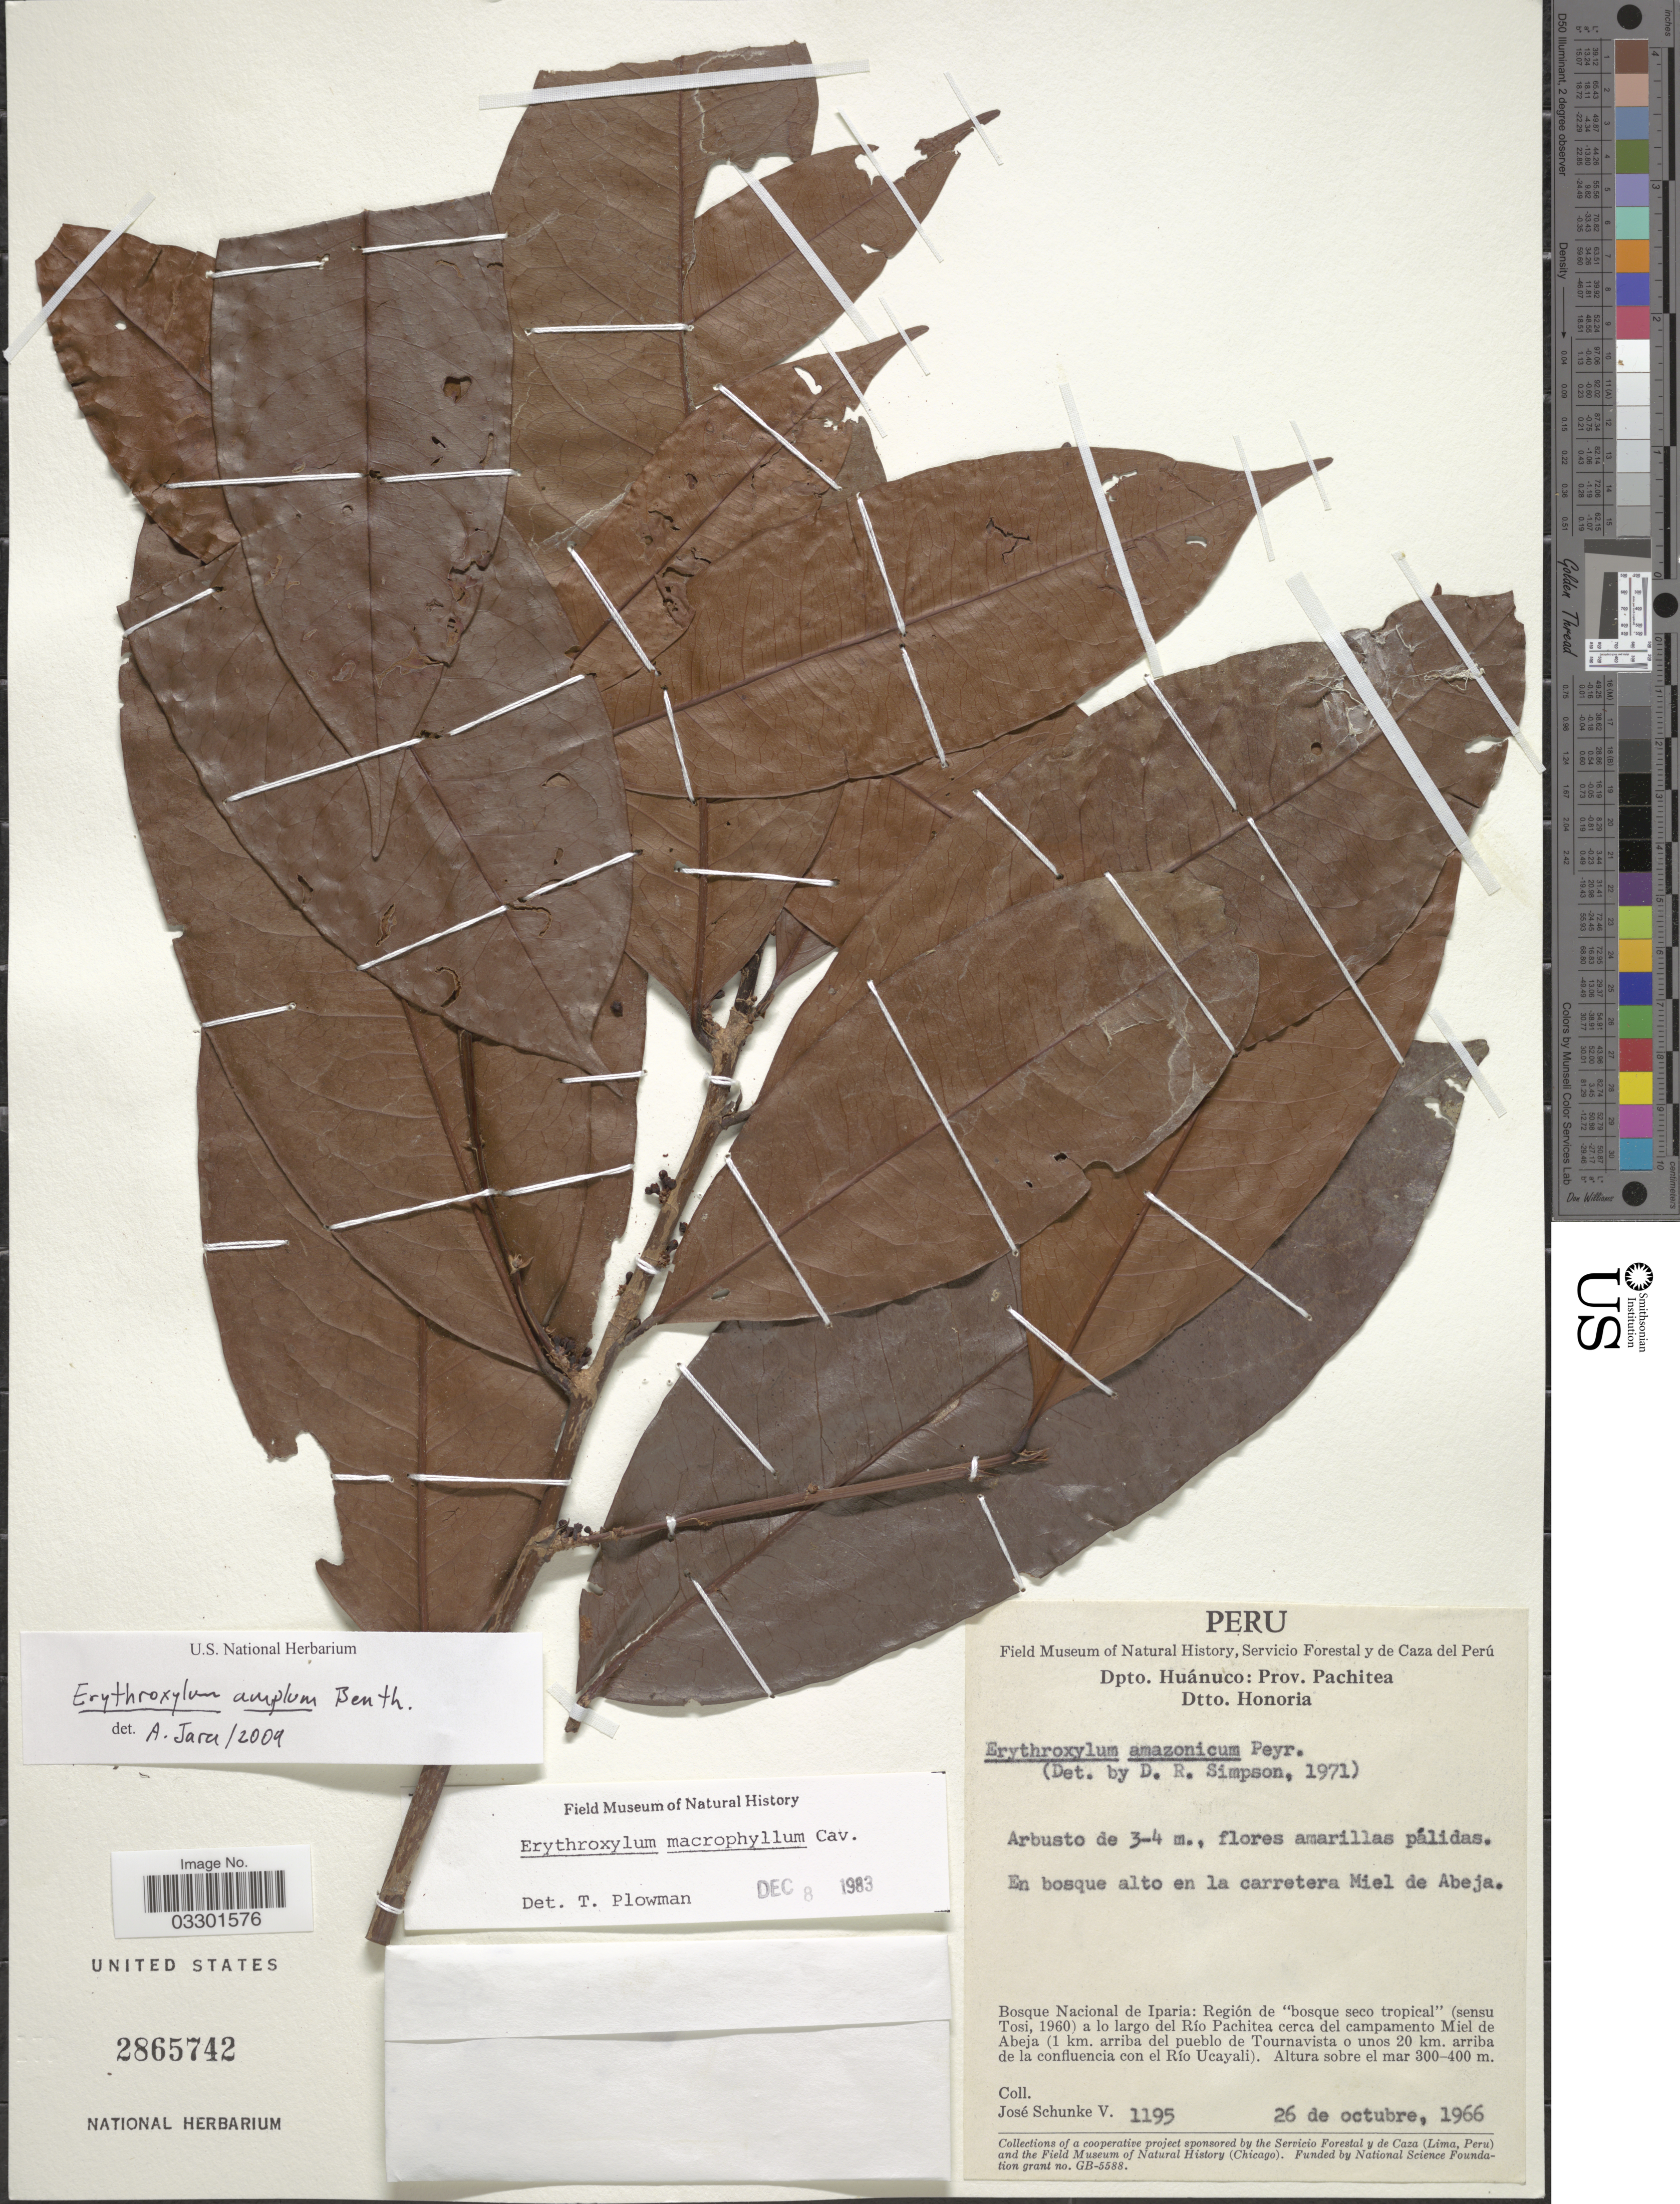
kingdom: Plantae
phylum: Tracheophyta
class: Magnoliopsida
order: Malpighiales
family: Erythroxylaceae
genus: Erythroxylum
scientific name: Erythroxylum amplum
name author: Benth.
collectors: J. Schunke Vigo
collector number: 1195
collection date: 1966-10-26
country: Peru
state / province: Huánuco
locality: Dpto. Huánuco: Prov. Pachitea. Dtto. Honoria. En bosque alto en la carreta Miel de Abeja. Bosque Nacional de Iparia: Región de "bosque seco tropical" (sensu Tosi, 1960) a lo largo del Río Pachitea cerca del campamento Miel de Abeja (1 km. arriba del pueblo de Tournavista o unos 20 km. arriba de la confluencia con el Río Ucayali.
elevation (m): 300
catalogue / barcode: US 2865742